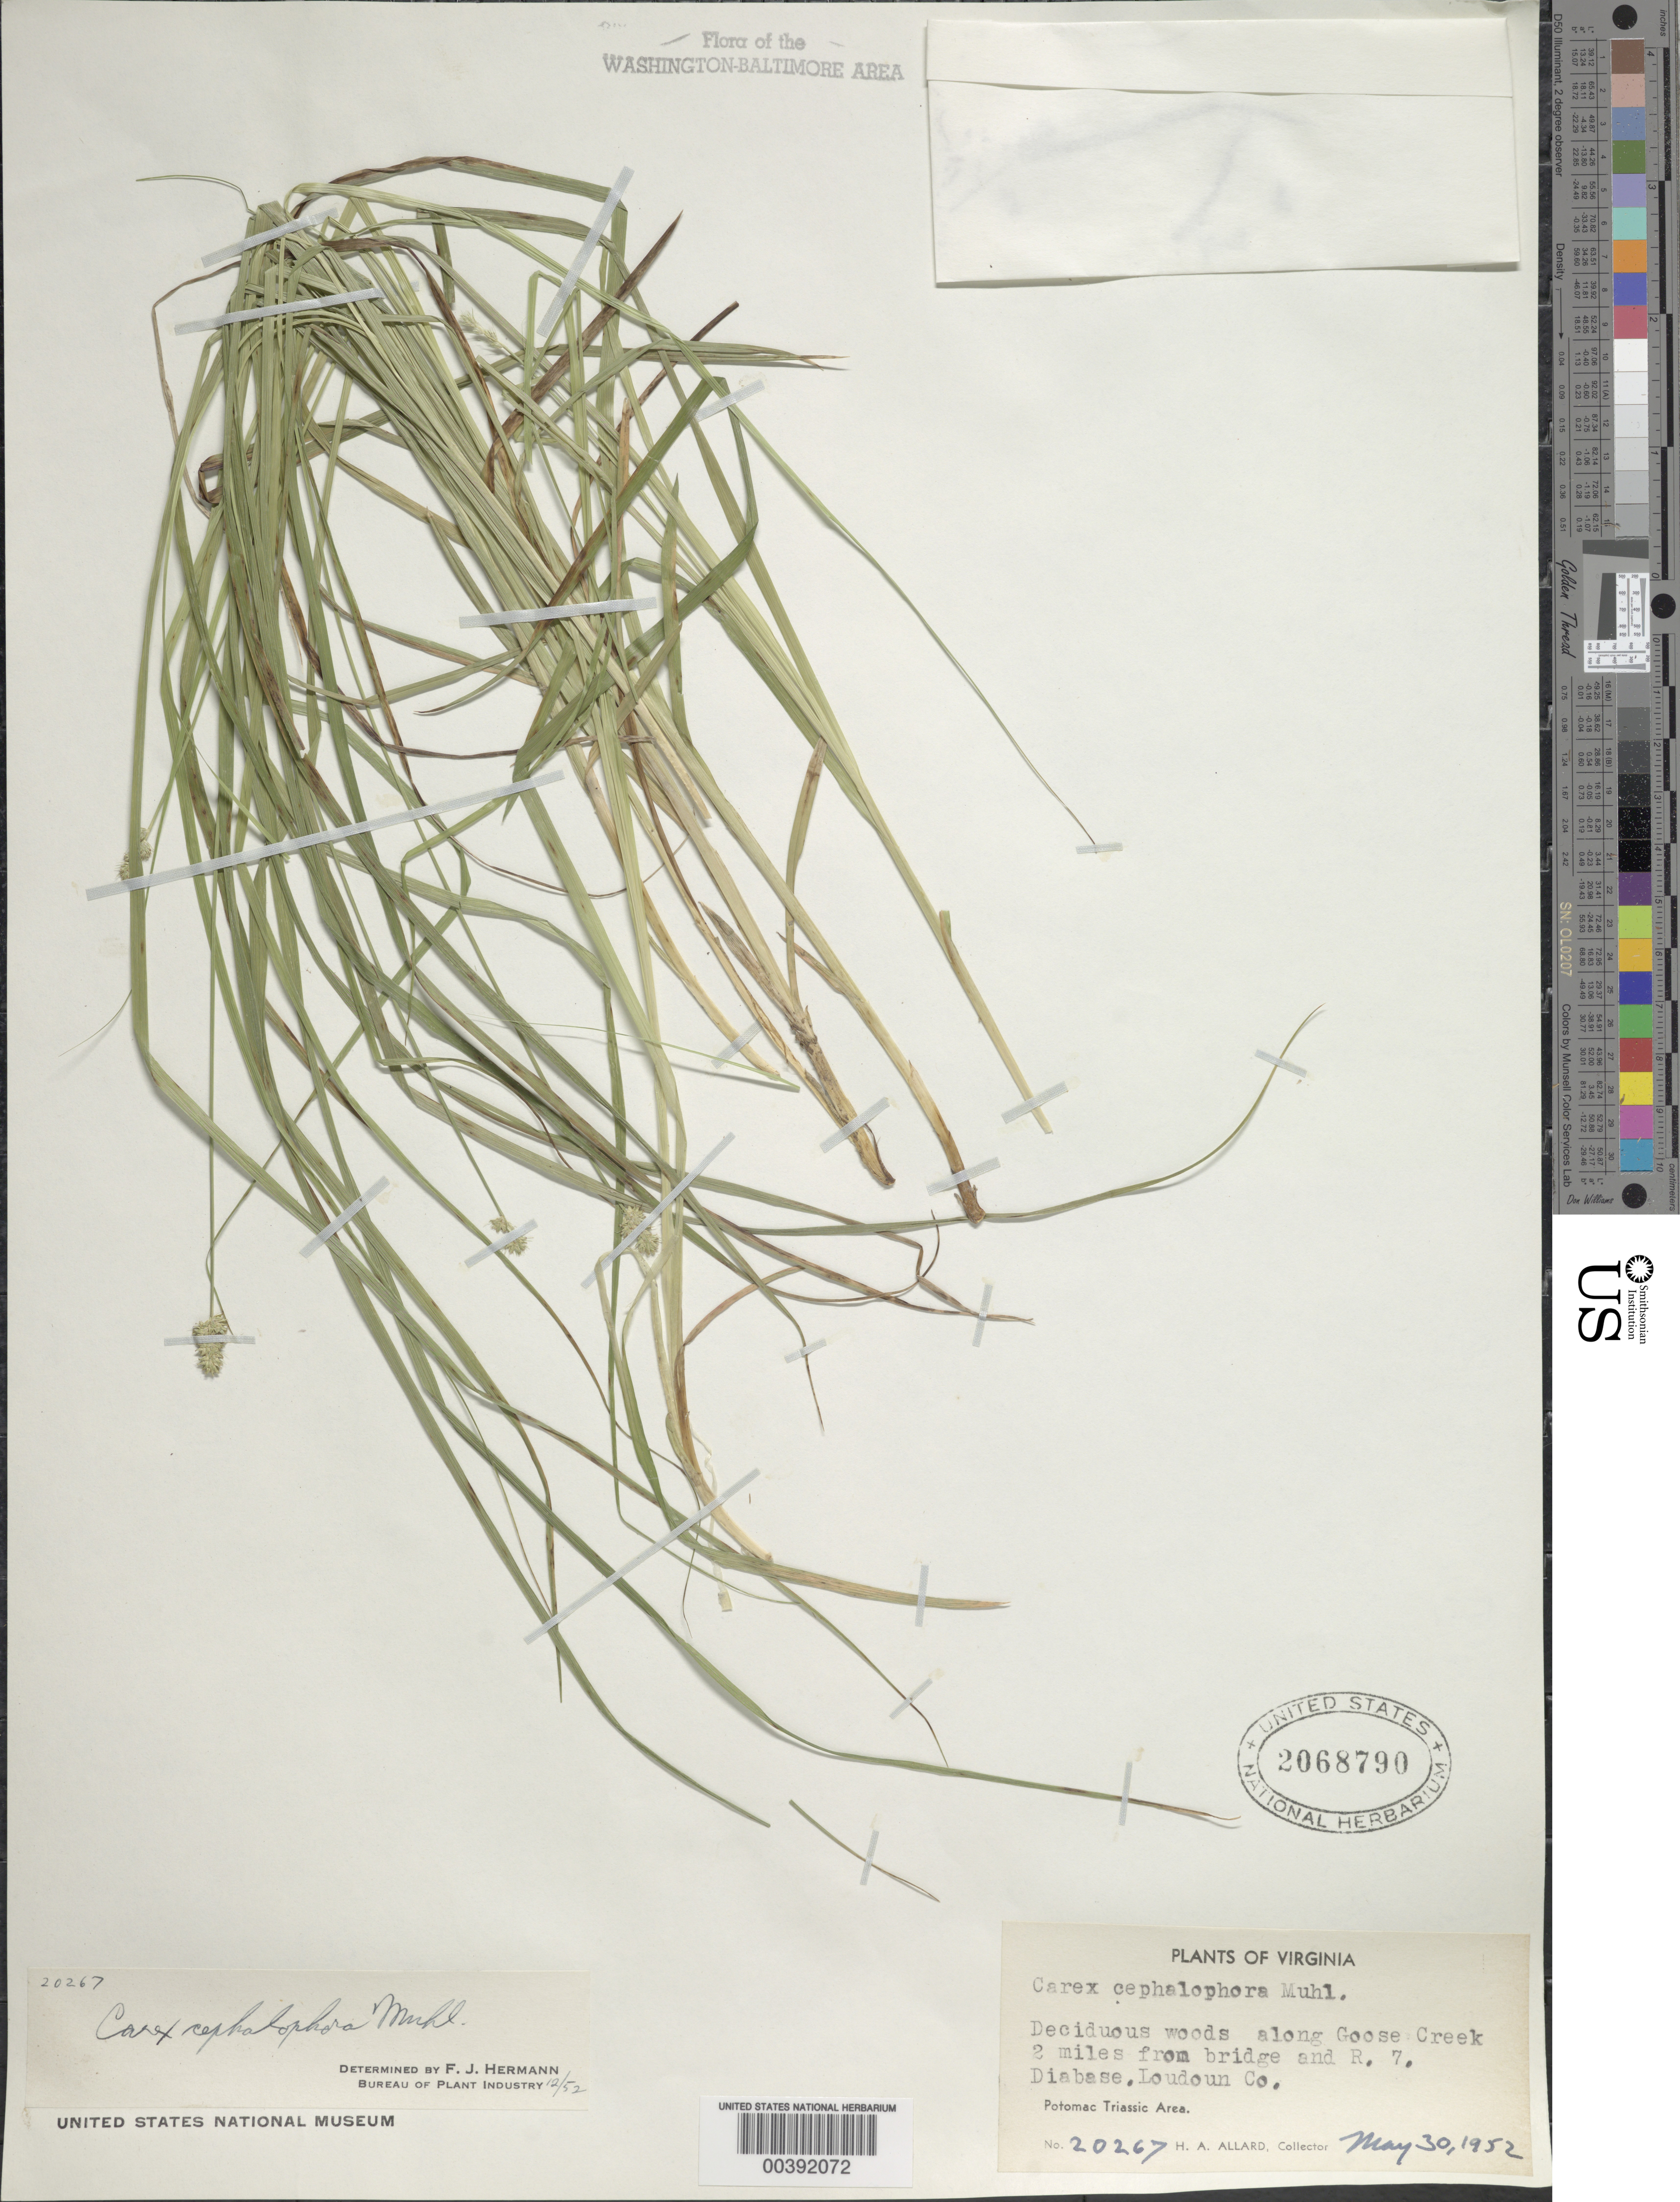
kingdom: Plantae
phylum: Tracheophyta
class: Liliopsida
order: Poales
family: Cyperaceae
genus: Carex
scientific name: Carex cephalophora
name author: Muhl. ex Willd.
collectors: H. A. Allard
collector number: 20267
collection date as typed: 30 May 1952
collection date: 1952-05-30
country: United States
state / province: Virginia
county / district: Loudoun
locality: Goose Creek, Route 7 vicinity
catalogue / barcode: US 2068790